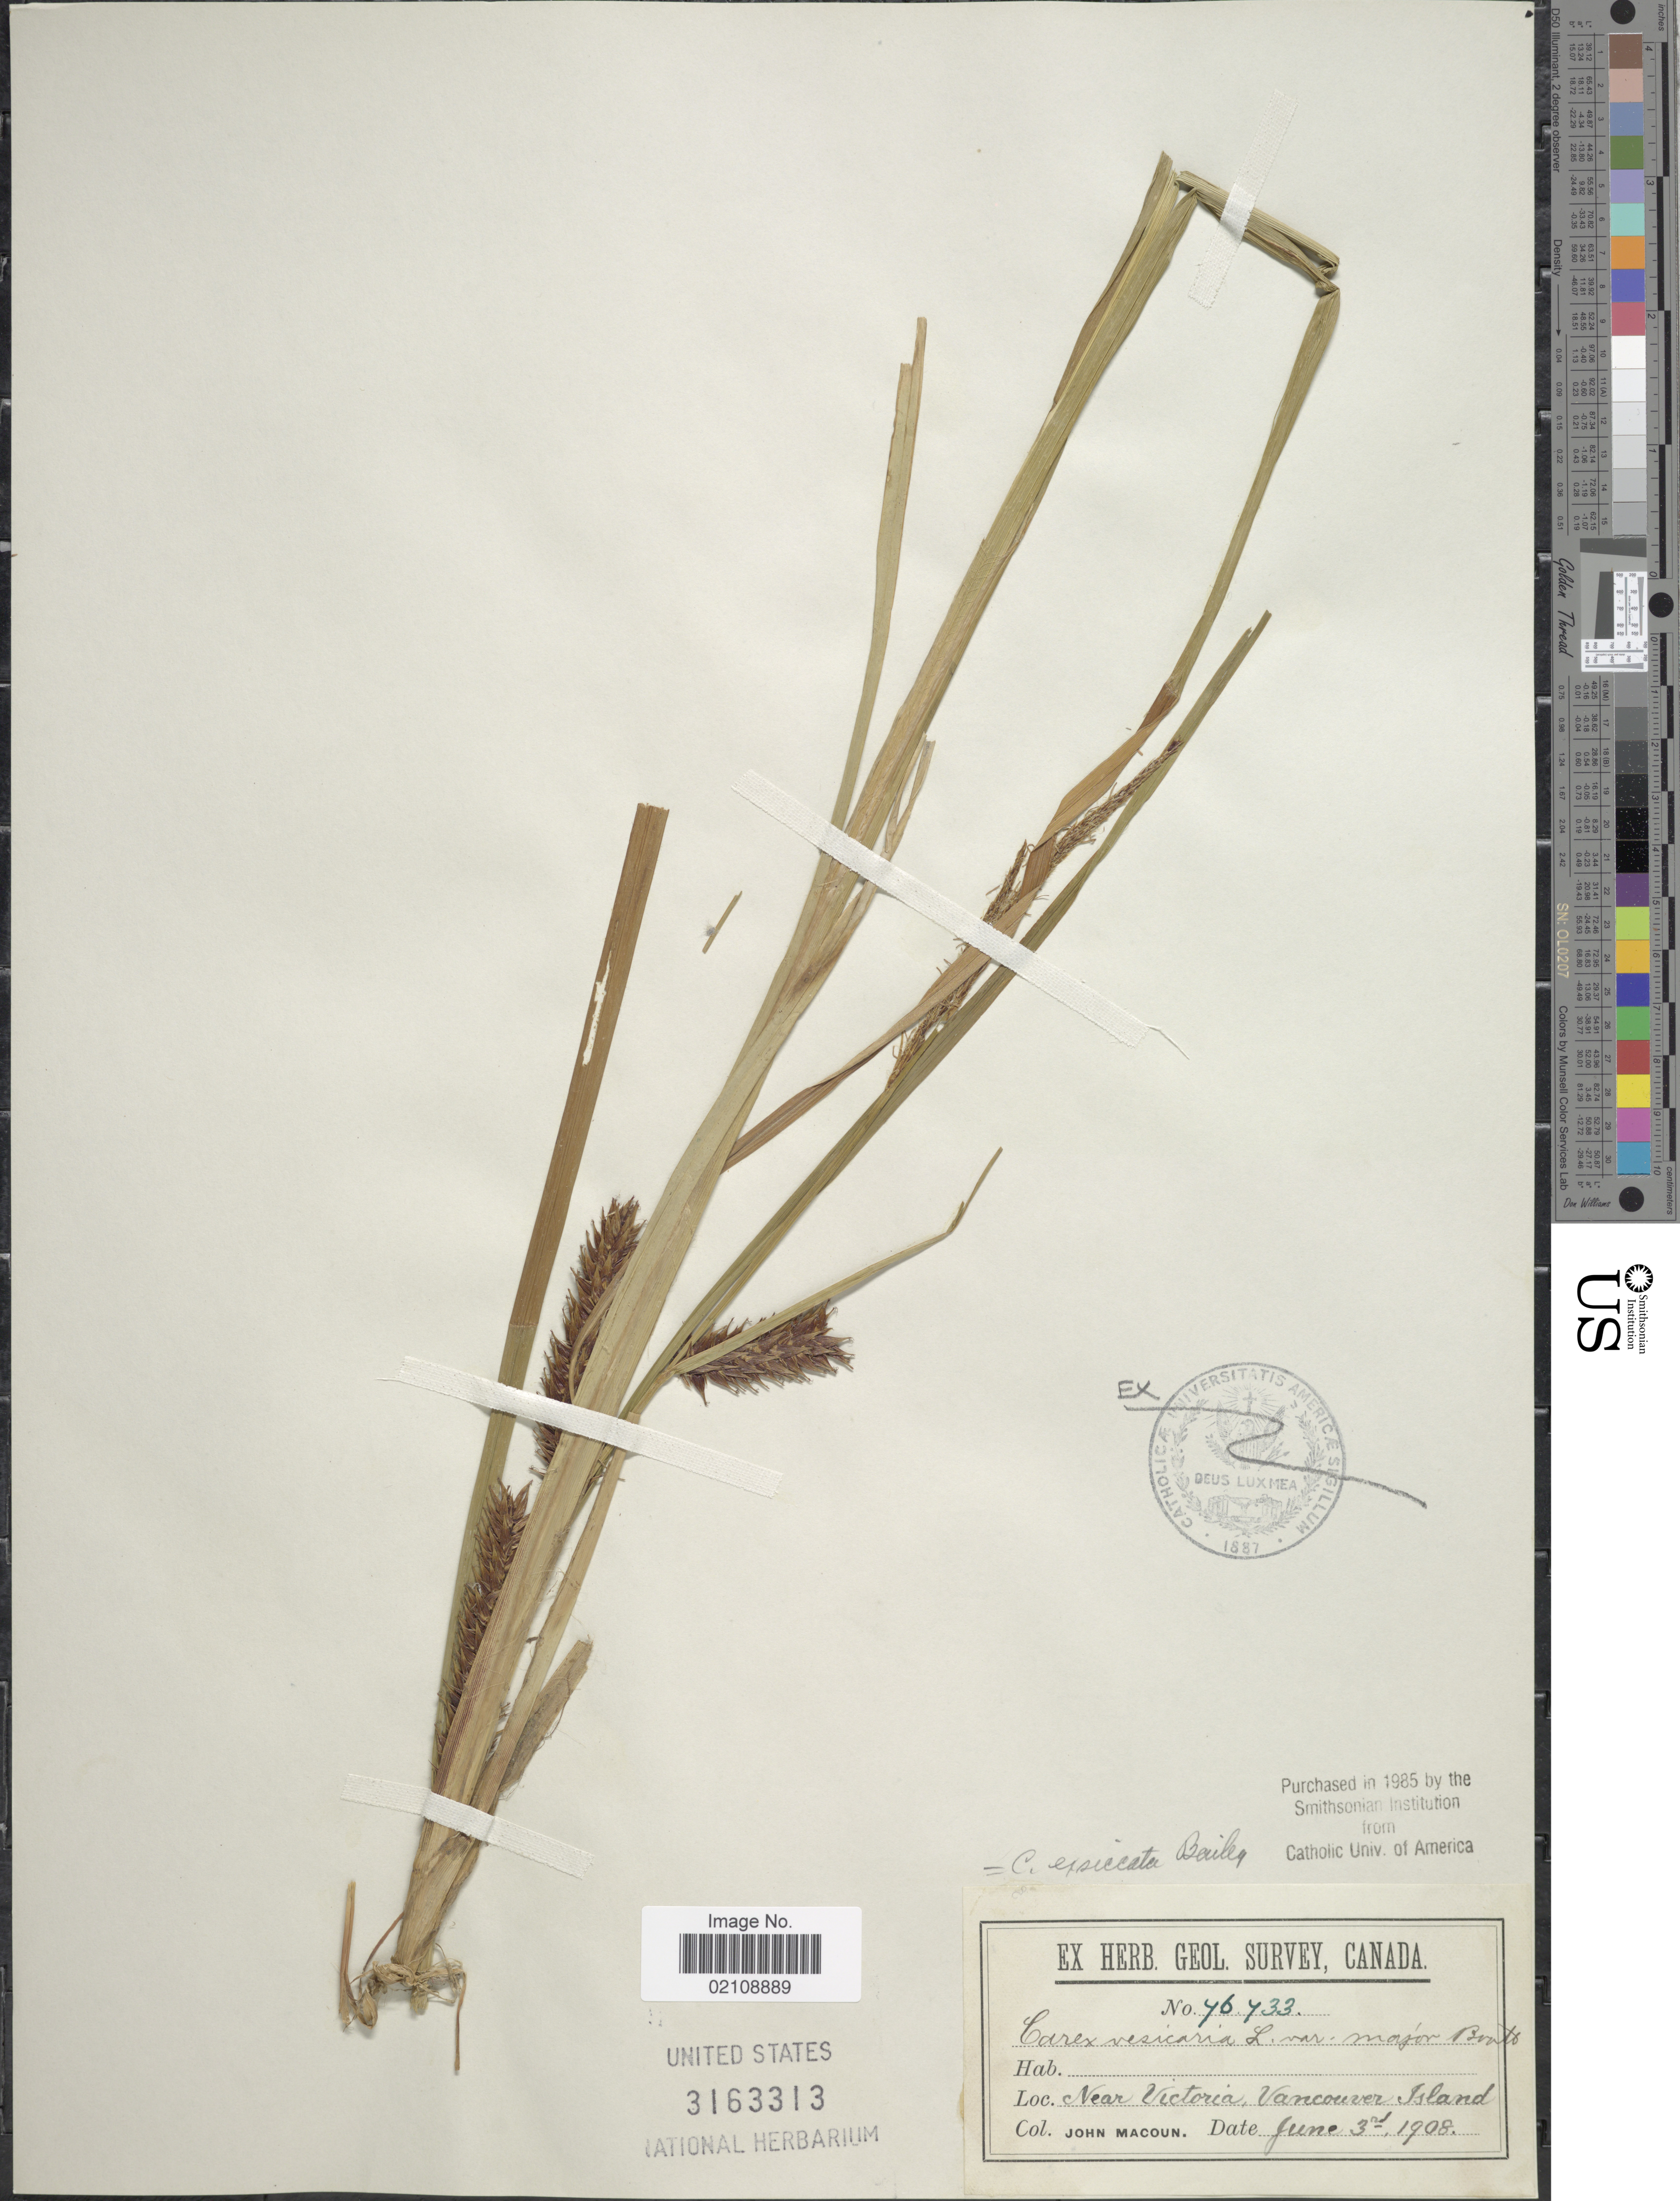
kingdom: Plantae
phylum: Tracheophyta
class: Liliopsida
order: Poales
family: Cyperaceae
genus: Carex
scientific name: Carex exsiccata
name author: L.H. Bailey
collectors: J. Macoun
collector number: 46433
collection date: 1908-06-03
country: Canada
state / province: British Columbia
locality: Near Victoria, Vancouver Island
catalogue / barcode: US 3163313